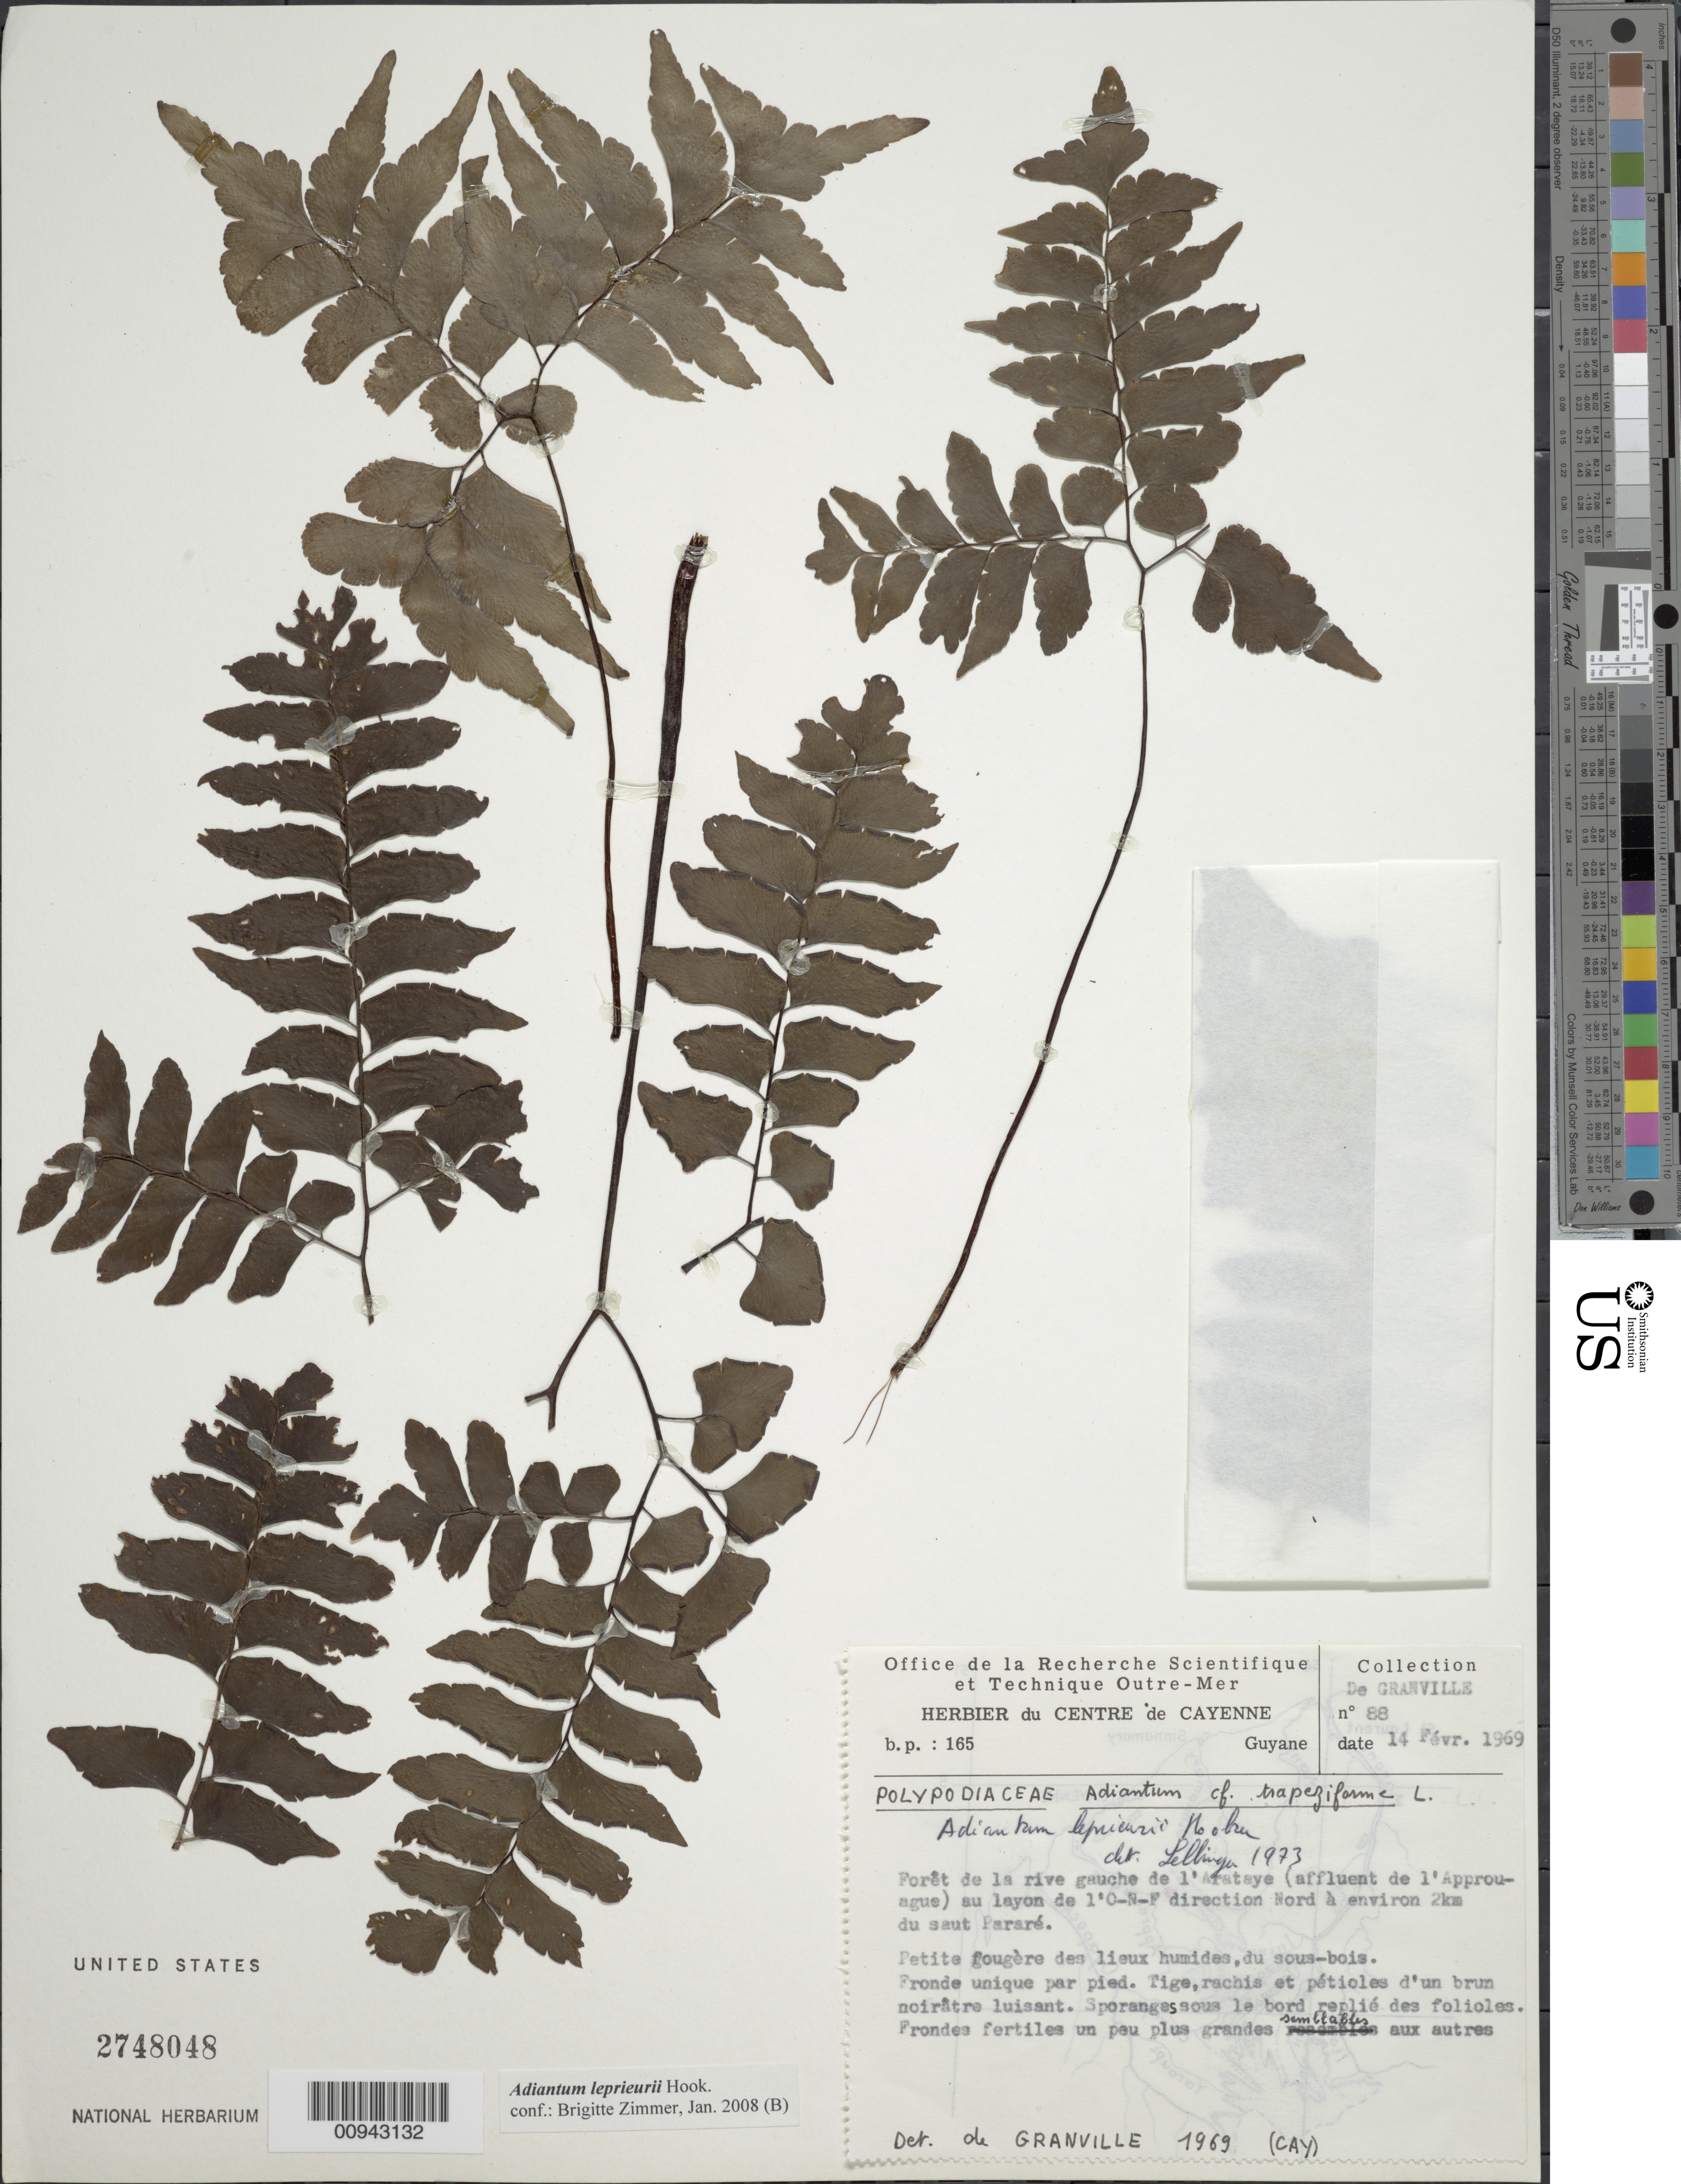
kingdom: Plantae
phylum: Tracheophyta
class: Polypodiopsida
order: Polypodiales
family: Pteridaceae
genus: Adiantum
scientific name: Adiantum leprieurii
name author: Hook.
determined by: Zimmer, B.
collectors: J.-J. de Granville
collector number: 88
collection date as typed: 14-Feb-69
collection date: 1969-02-14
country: French Guiana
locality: Arataye R. (affluent de l'Approuague), rive gauche, au layon de 1'0-N-F direction Nord a environ 2km du saut Pararé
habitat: Foret; lieux humides, du sous-bois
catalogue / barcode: US 2748048